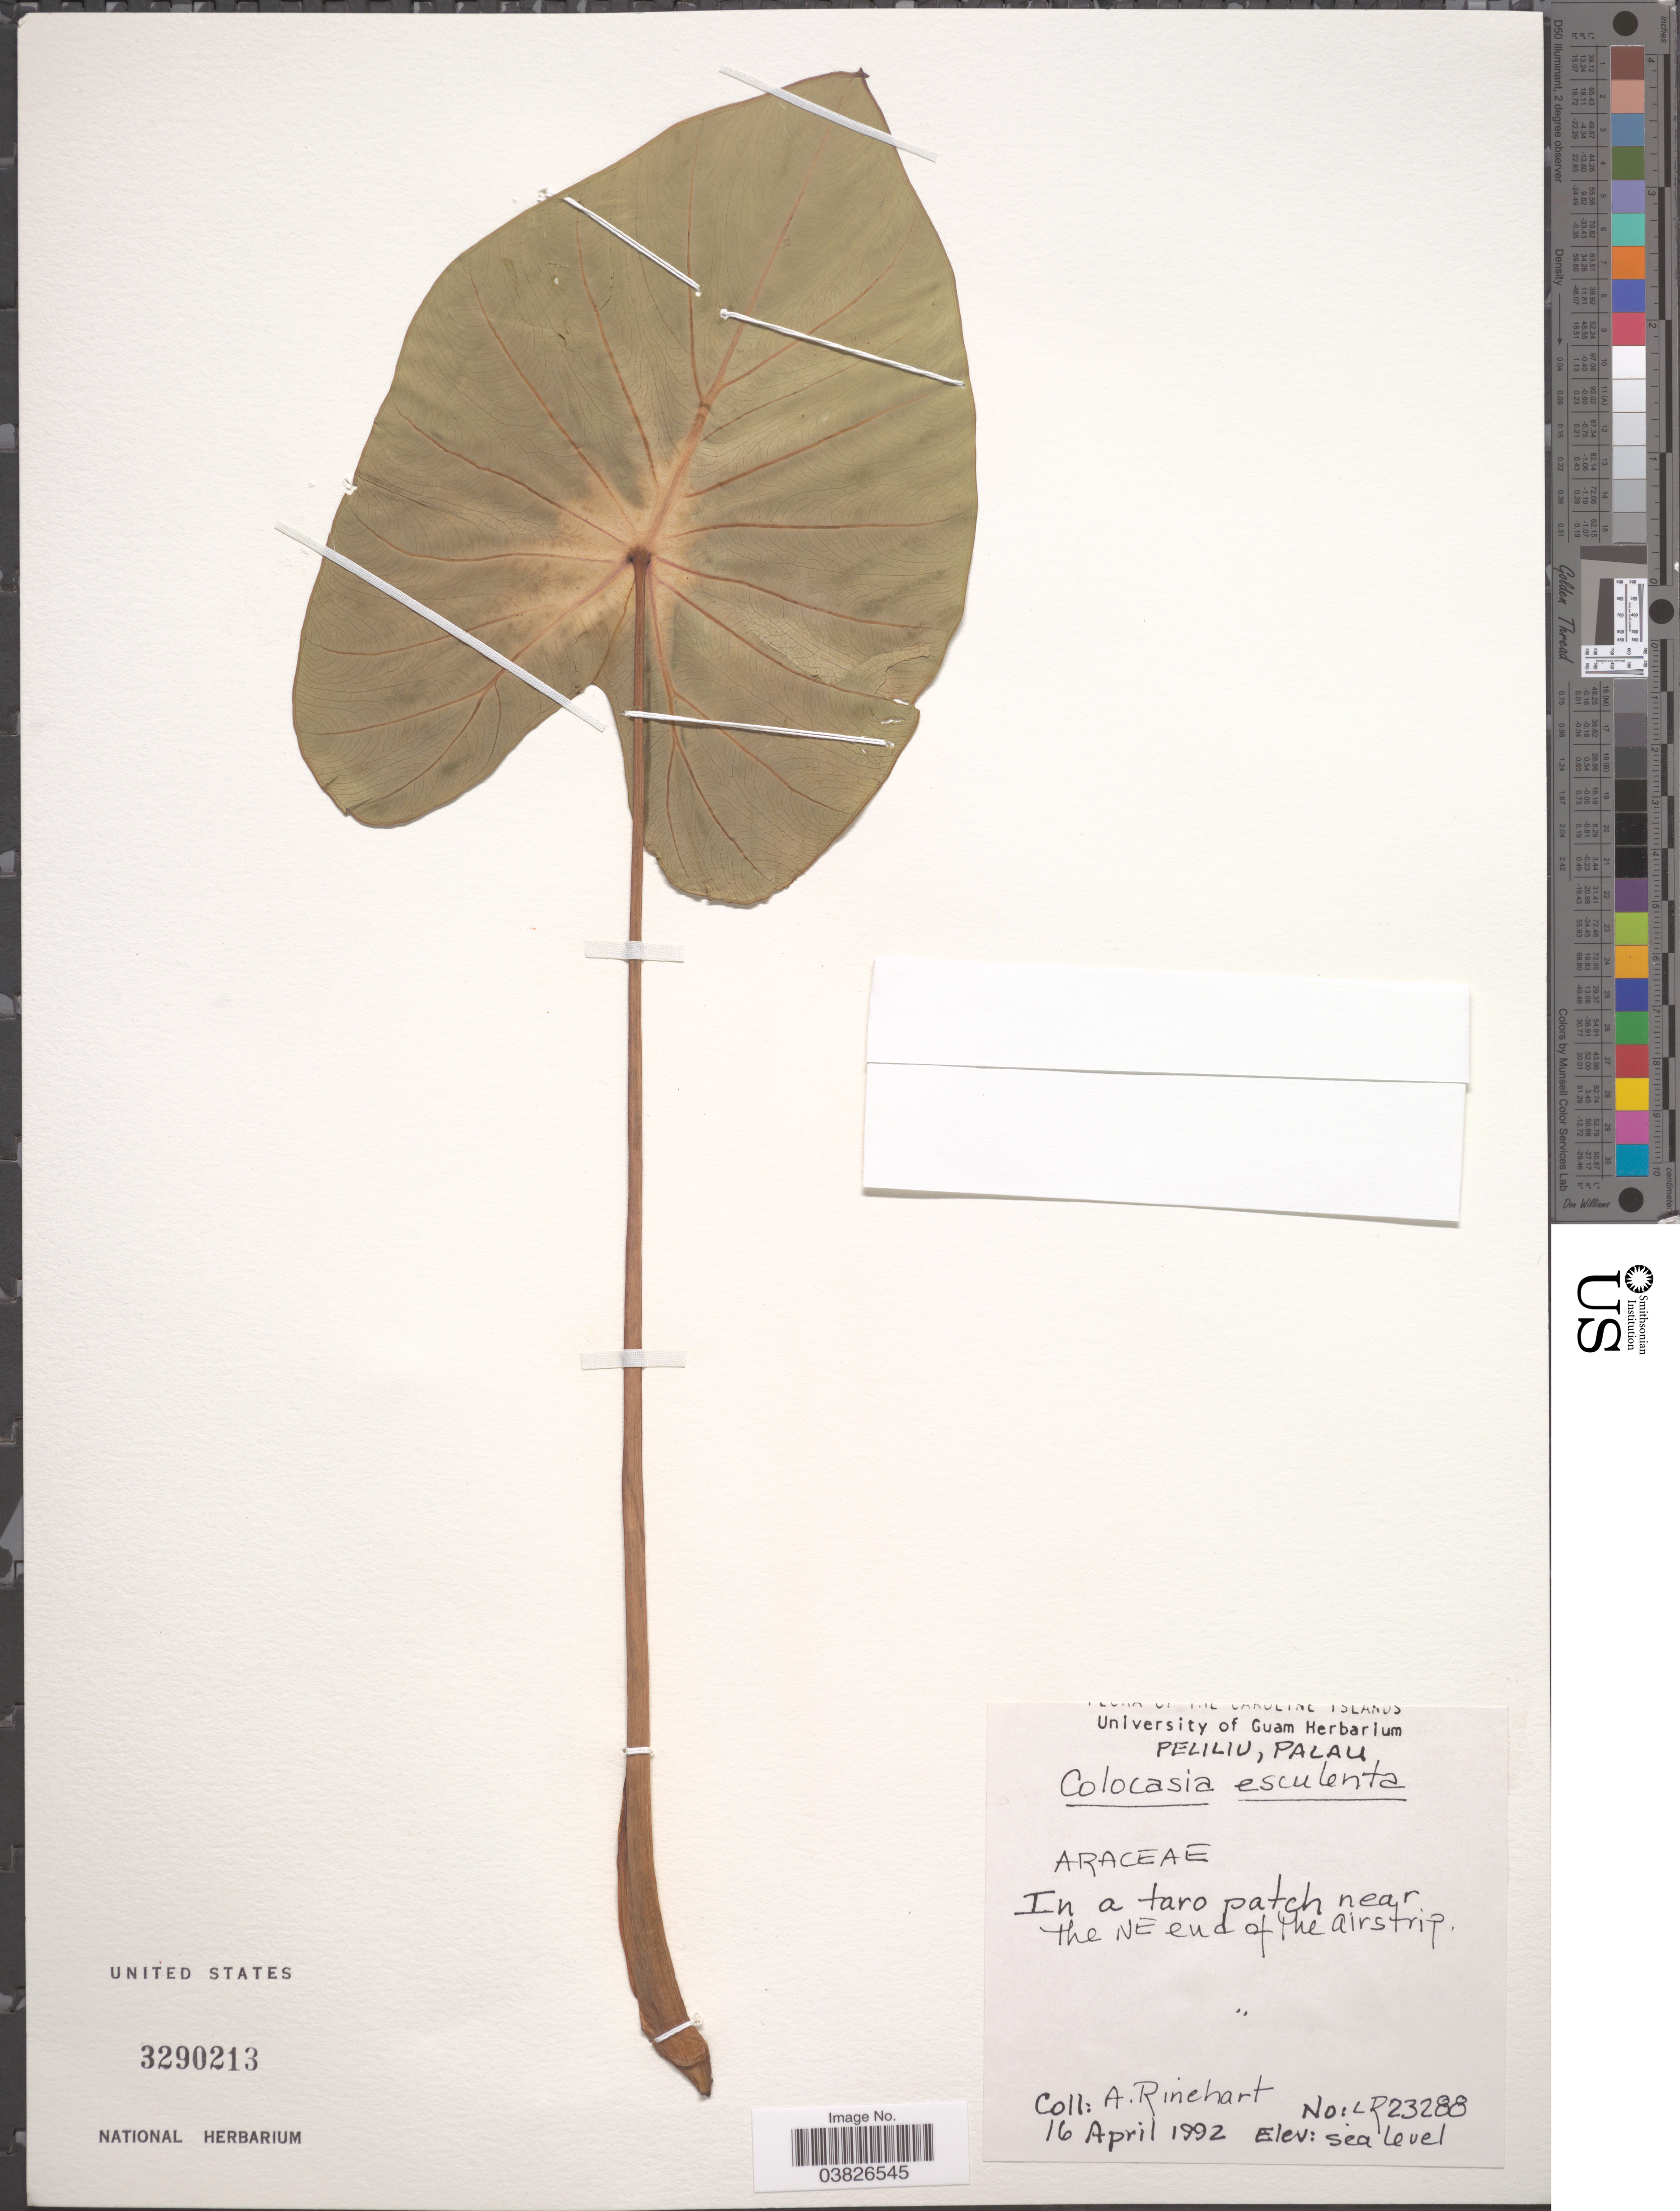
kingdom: Plantae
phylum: Tracheophyta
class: Liliopsida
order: Alismatales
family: Araceae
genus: Colocasia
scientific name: Colocasia esculenta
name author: (L.) Schott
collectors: A. Rinehart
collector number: LR 23288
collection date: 1992-04-16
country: Palau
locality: The Caroline Islands. Peliliu. In a taro path near the NE end of the airstrip.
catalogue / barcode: US 3290213